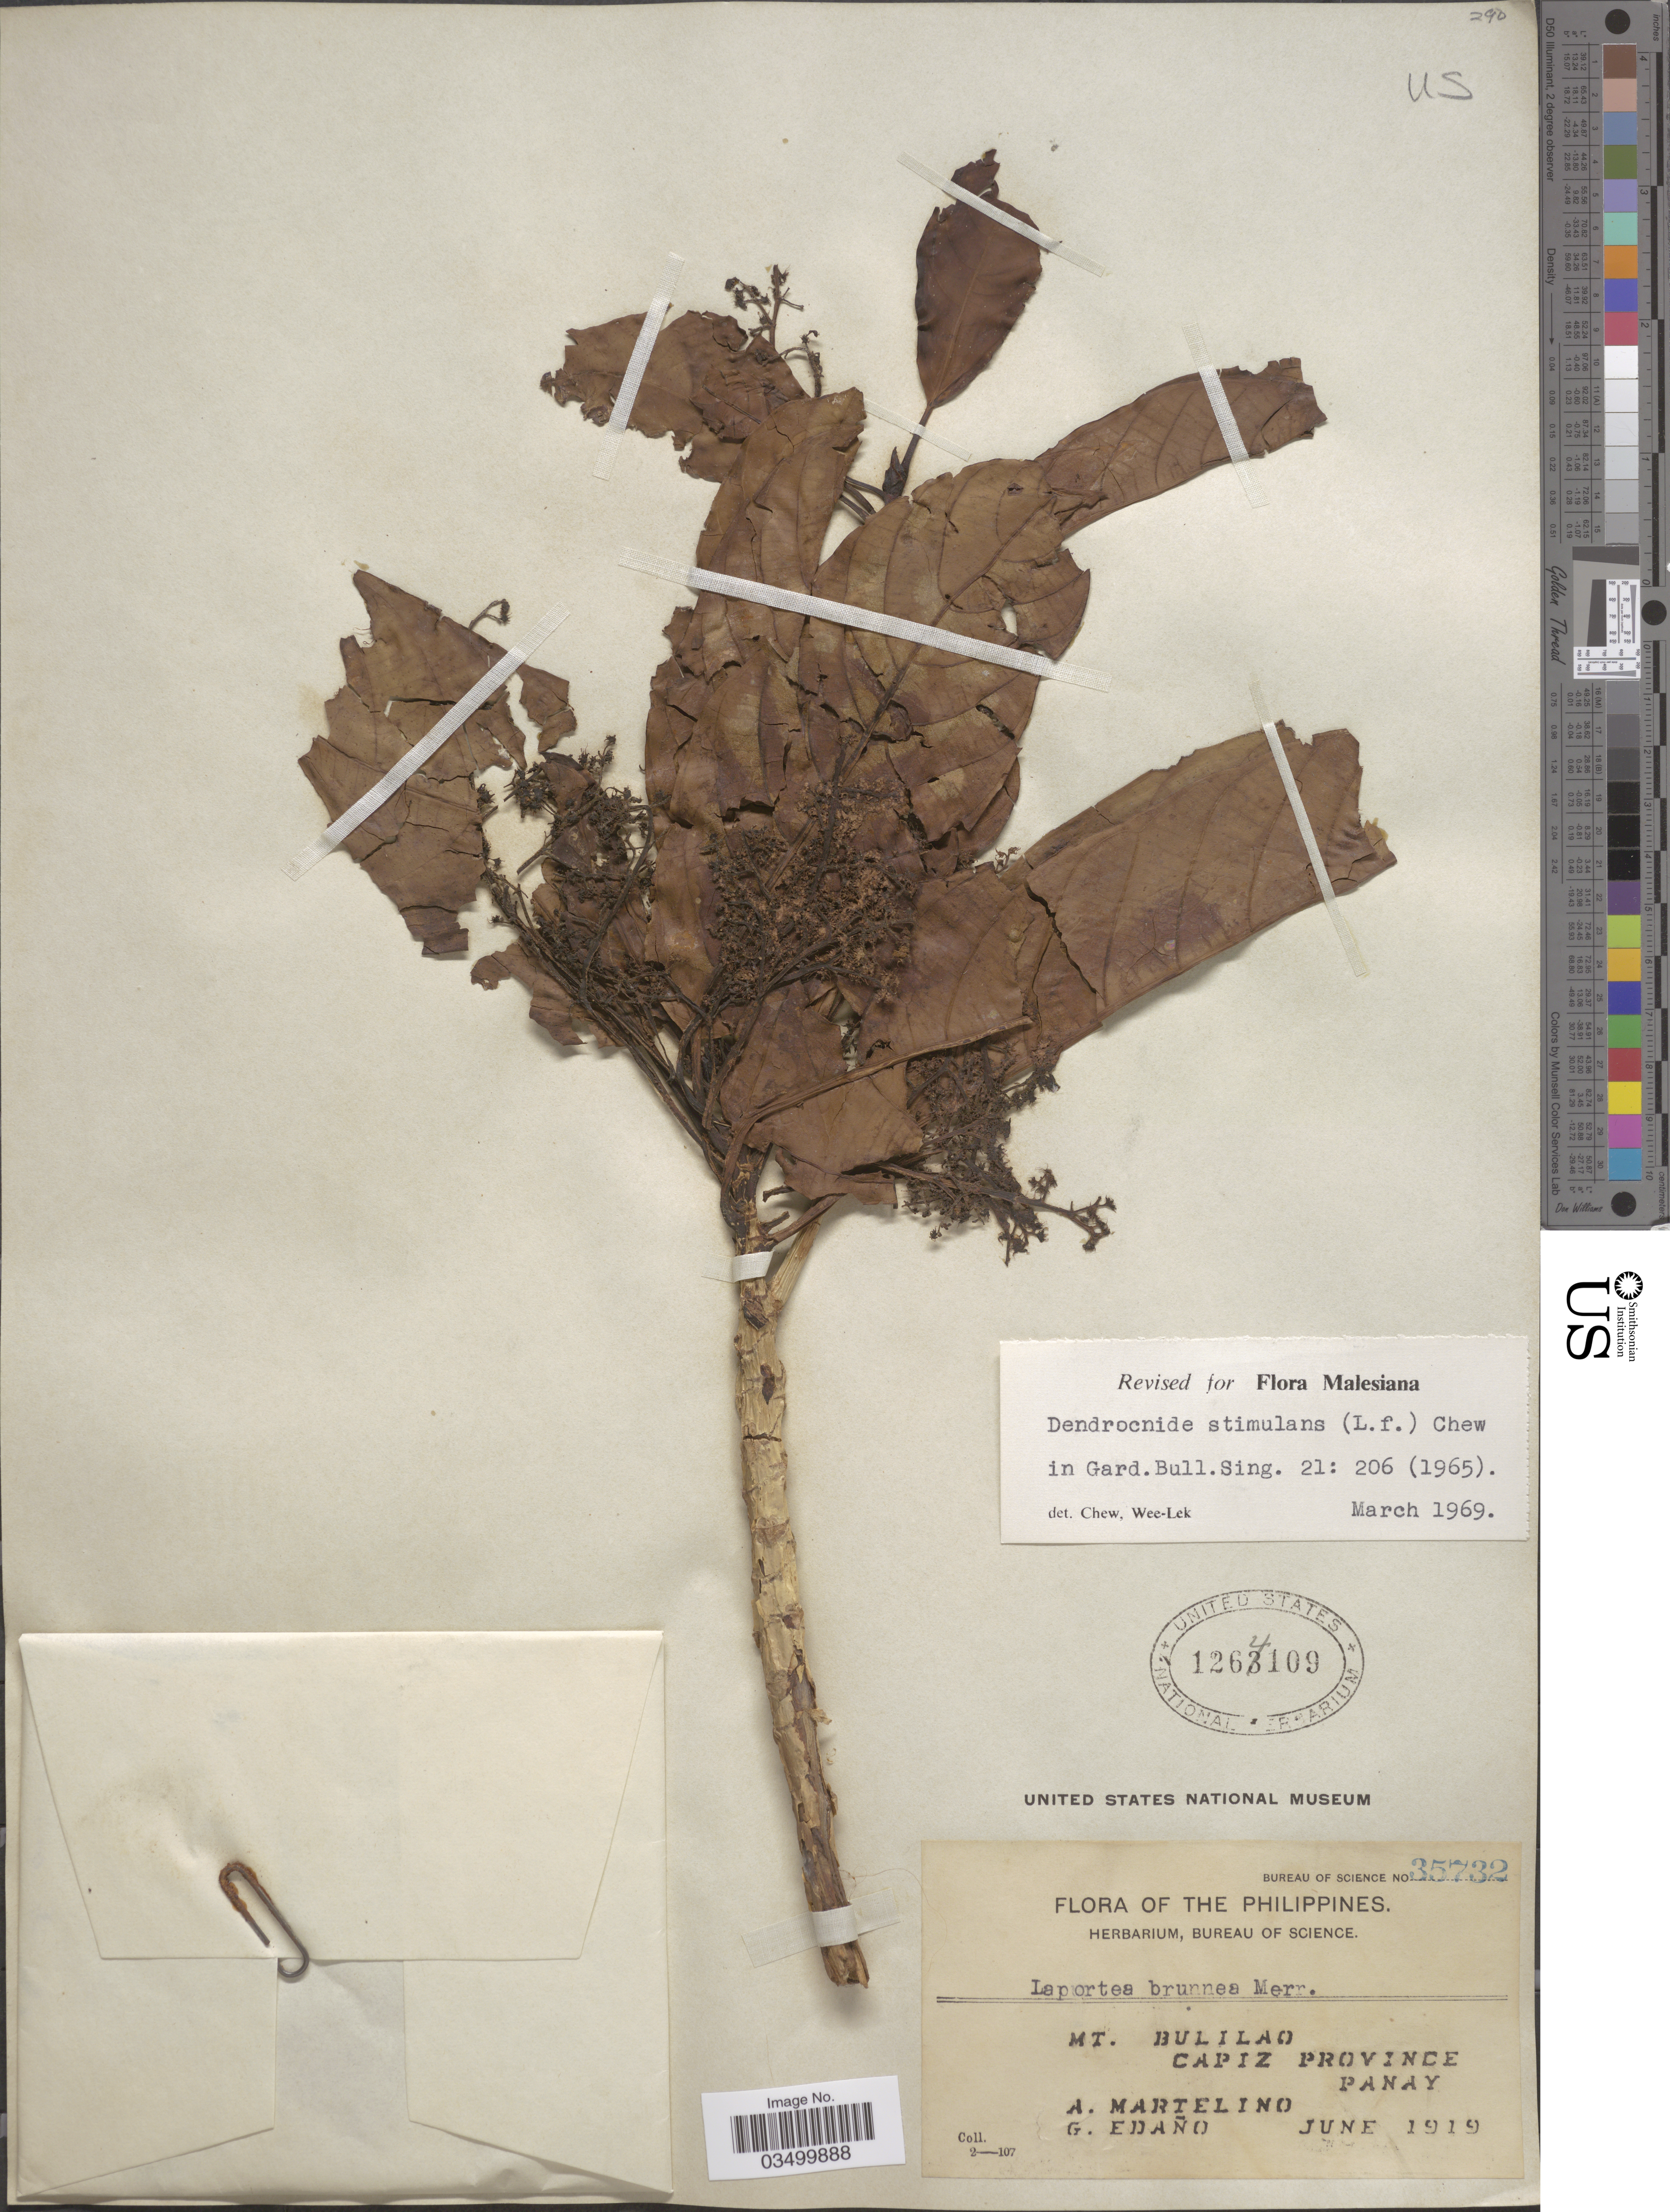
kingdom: Plantae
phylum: Tracheophyta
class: Magnoliopsida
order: Rosales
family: Urticaceae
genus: Dendrocnide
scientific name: Dendrocnide stimulans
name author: (L. f.) Chew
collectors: A. Martelino & G. Edaño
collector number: Bureau of Science 35732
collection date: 1919-06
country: Philippines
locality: The Philippines. Mt. Bulilao. Capiz Province. Panay.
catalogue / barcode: US 1264109